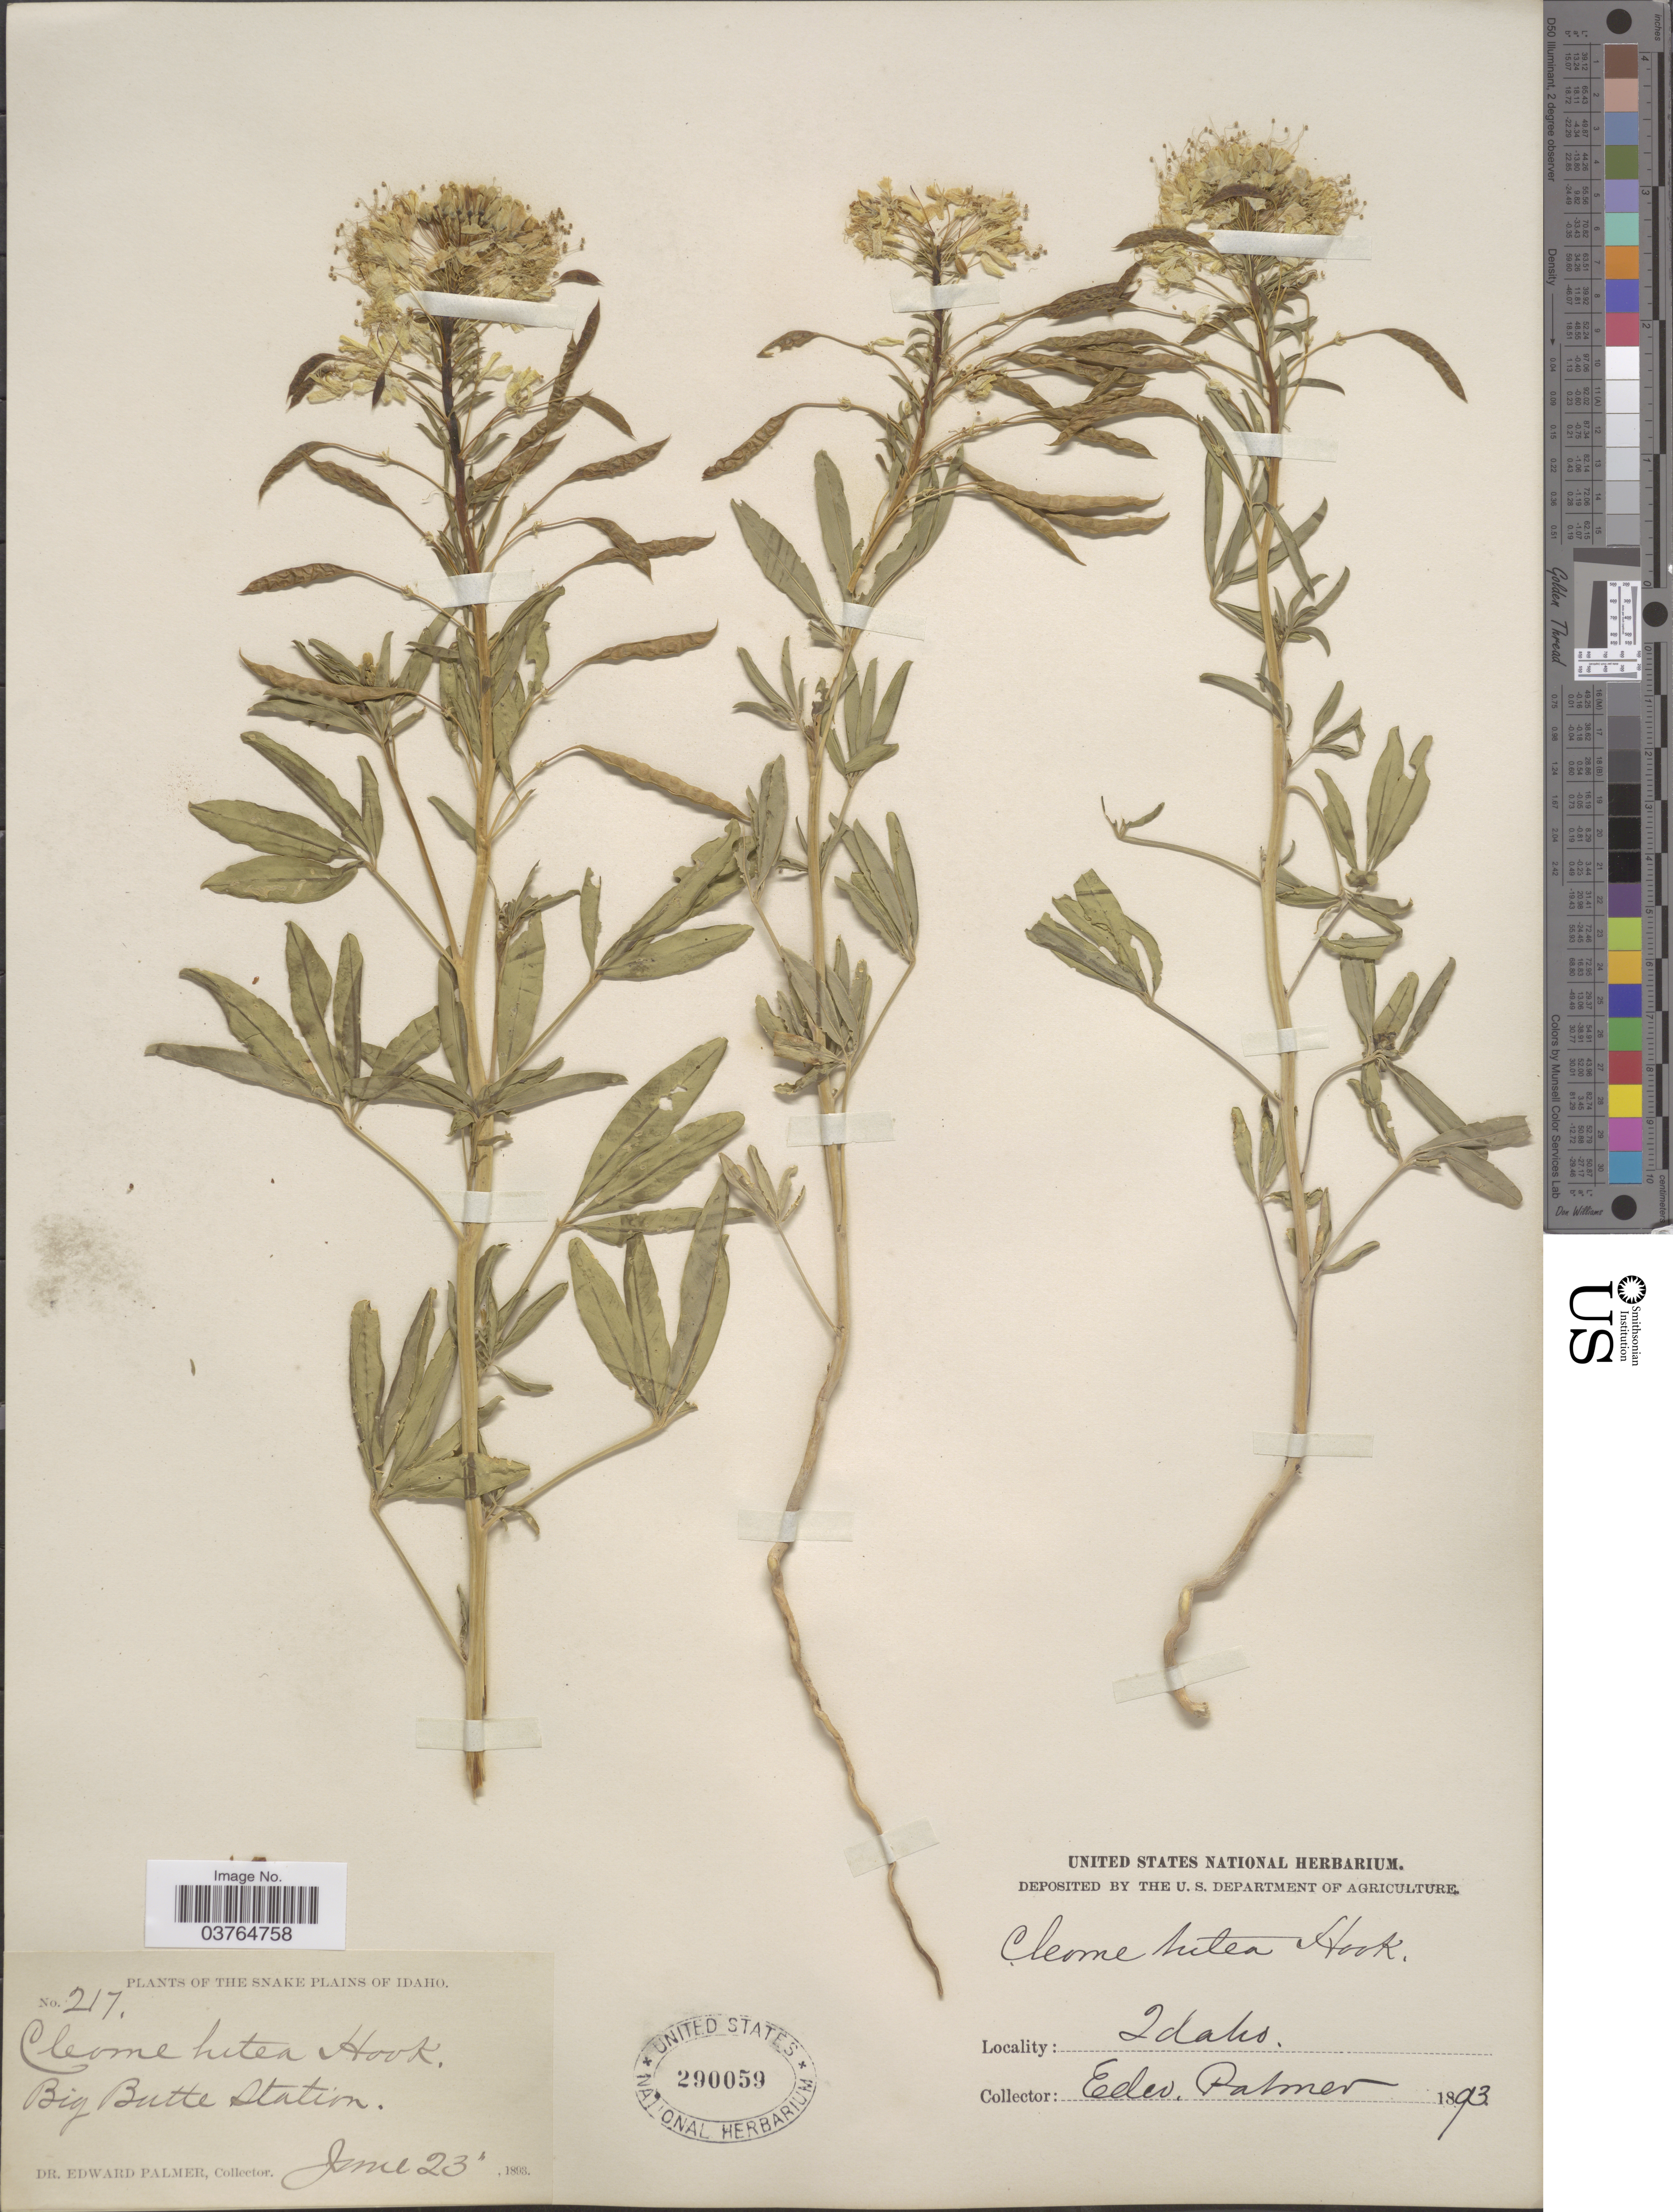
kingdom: Plantae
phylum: Tracheophyta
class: Magnoliopsida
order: Brassicales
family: Cleomaceae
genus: Cleomella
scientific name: Cleomella lutea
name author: (Hook.) Roalson & J.C. Hall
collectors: E. Palmer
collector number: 217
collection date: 1893-06-23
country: United States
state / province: Idaho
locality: The Snake Plains of Idaho. Big Butte Station.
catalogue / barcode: US 290059